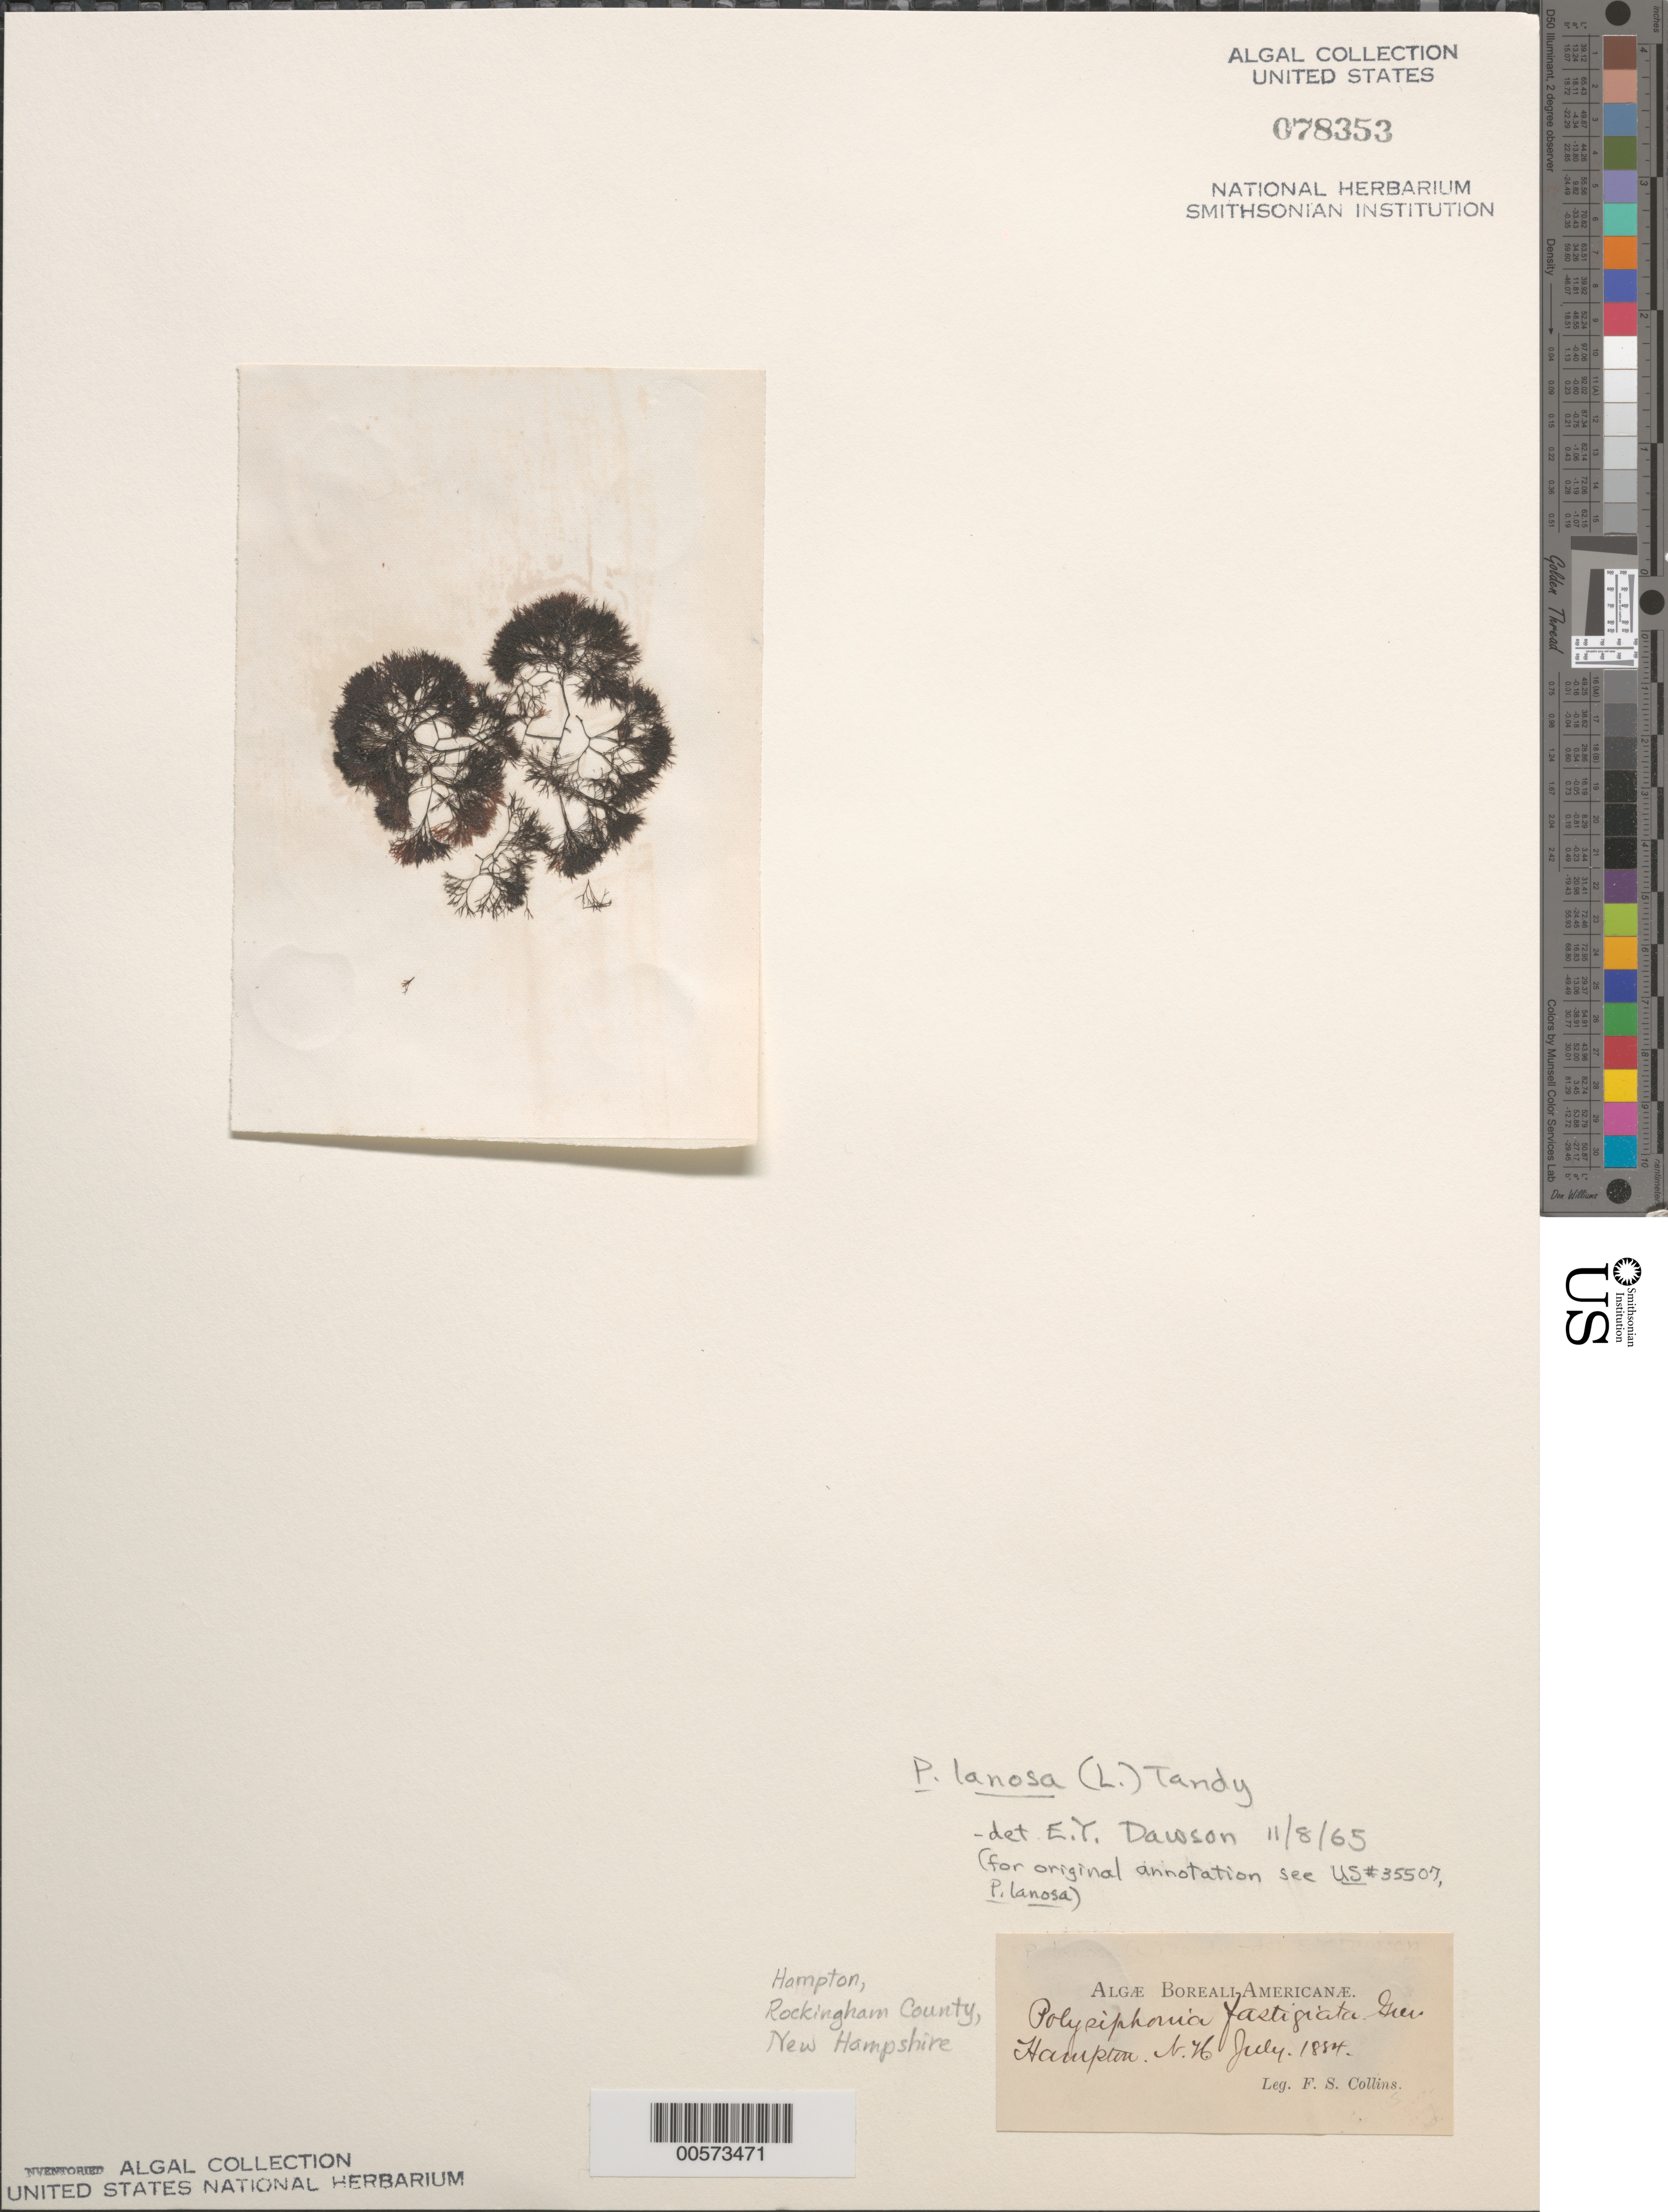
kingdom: Plantae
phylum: Rhodophyta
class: Florideophyceae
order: Ceramiales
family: Rhodomelaceae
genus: Vertebrata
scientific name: Vertebrata lanosa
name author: (L.) T.A. Chr.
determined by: Algae name updating Project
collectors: F. Collins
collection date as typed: Jul 1884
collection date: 1884-07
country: United States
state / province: New Hampshire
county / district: Rockingham County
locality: Hampton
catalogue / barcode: US 78353